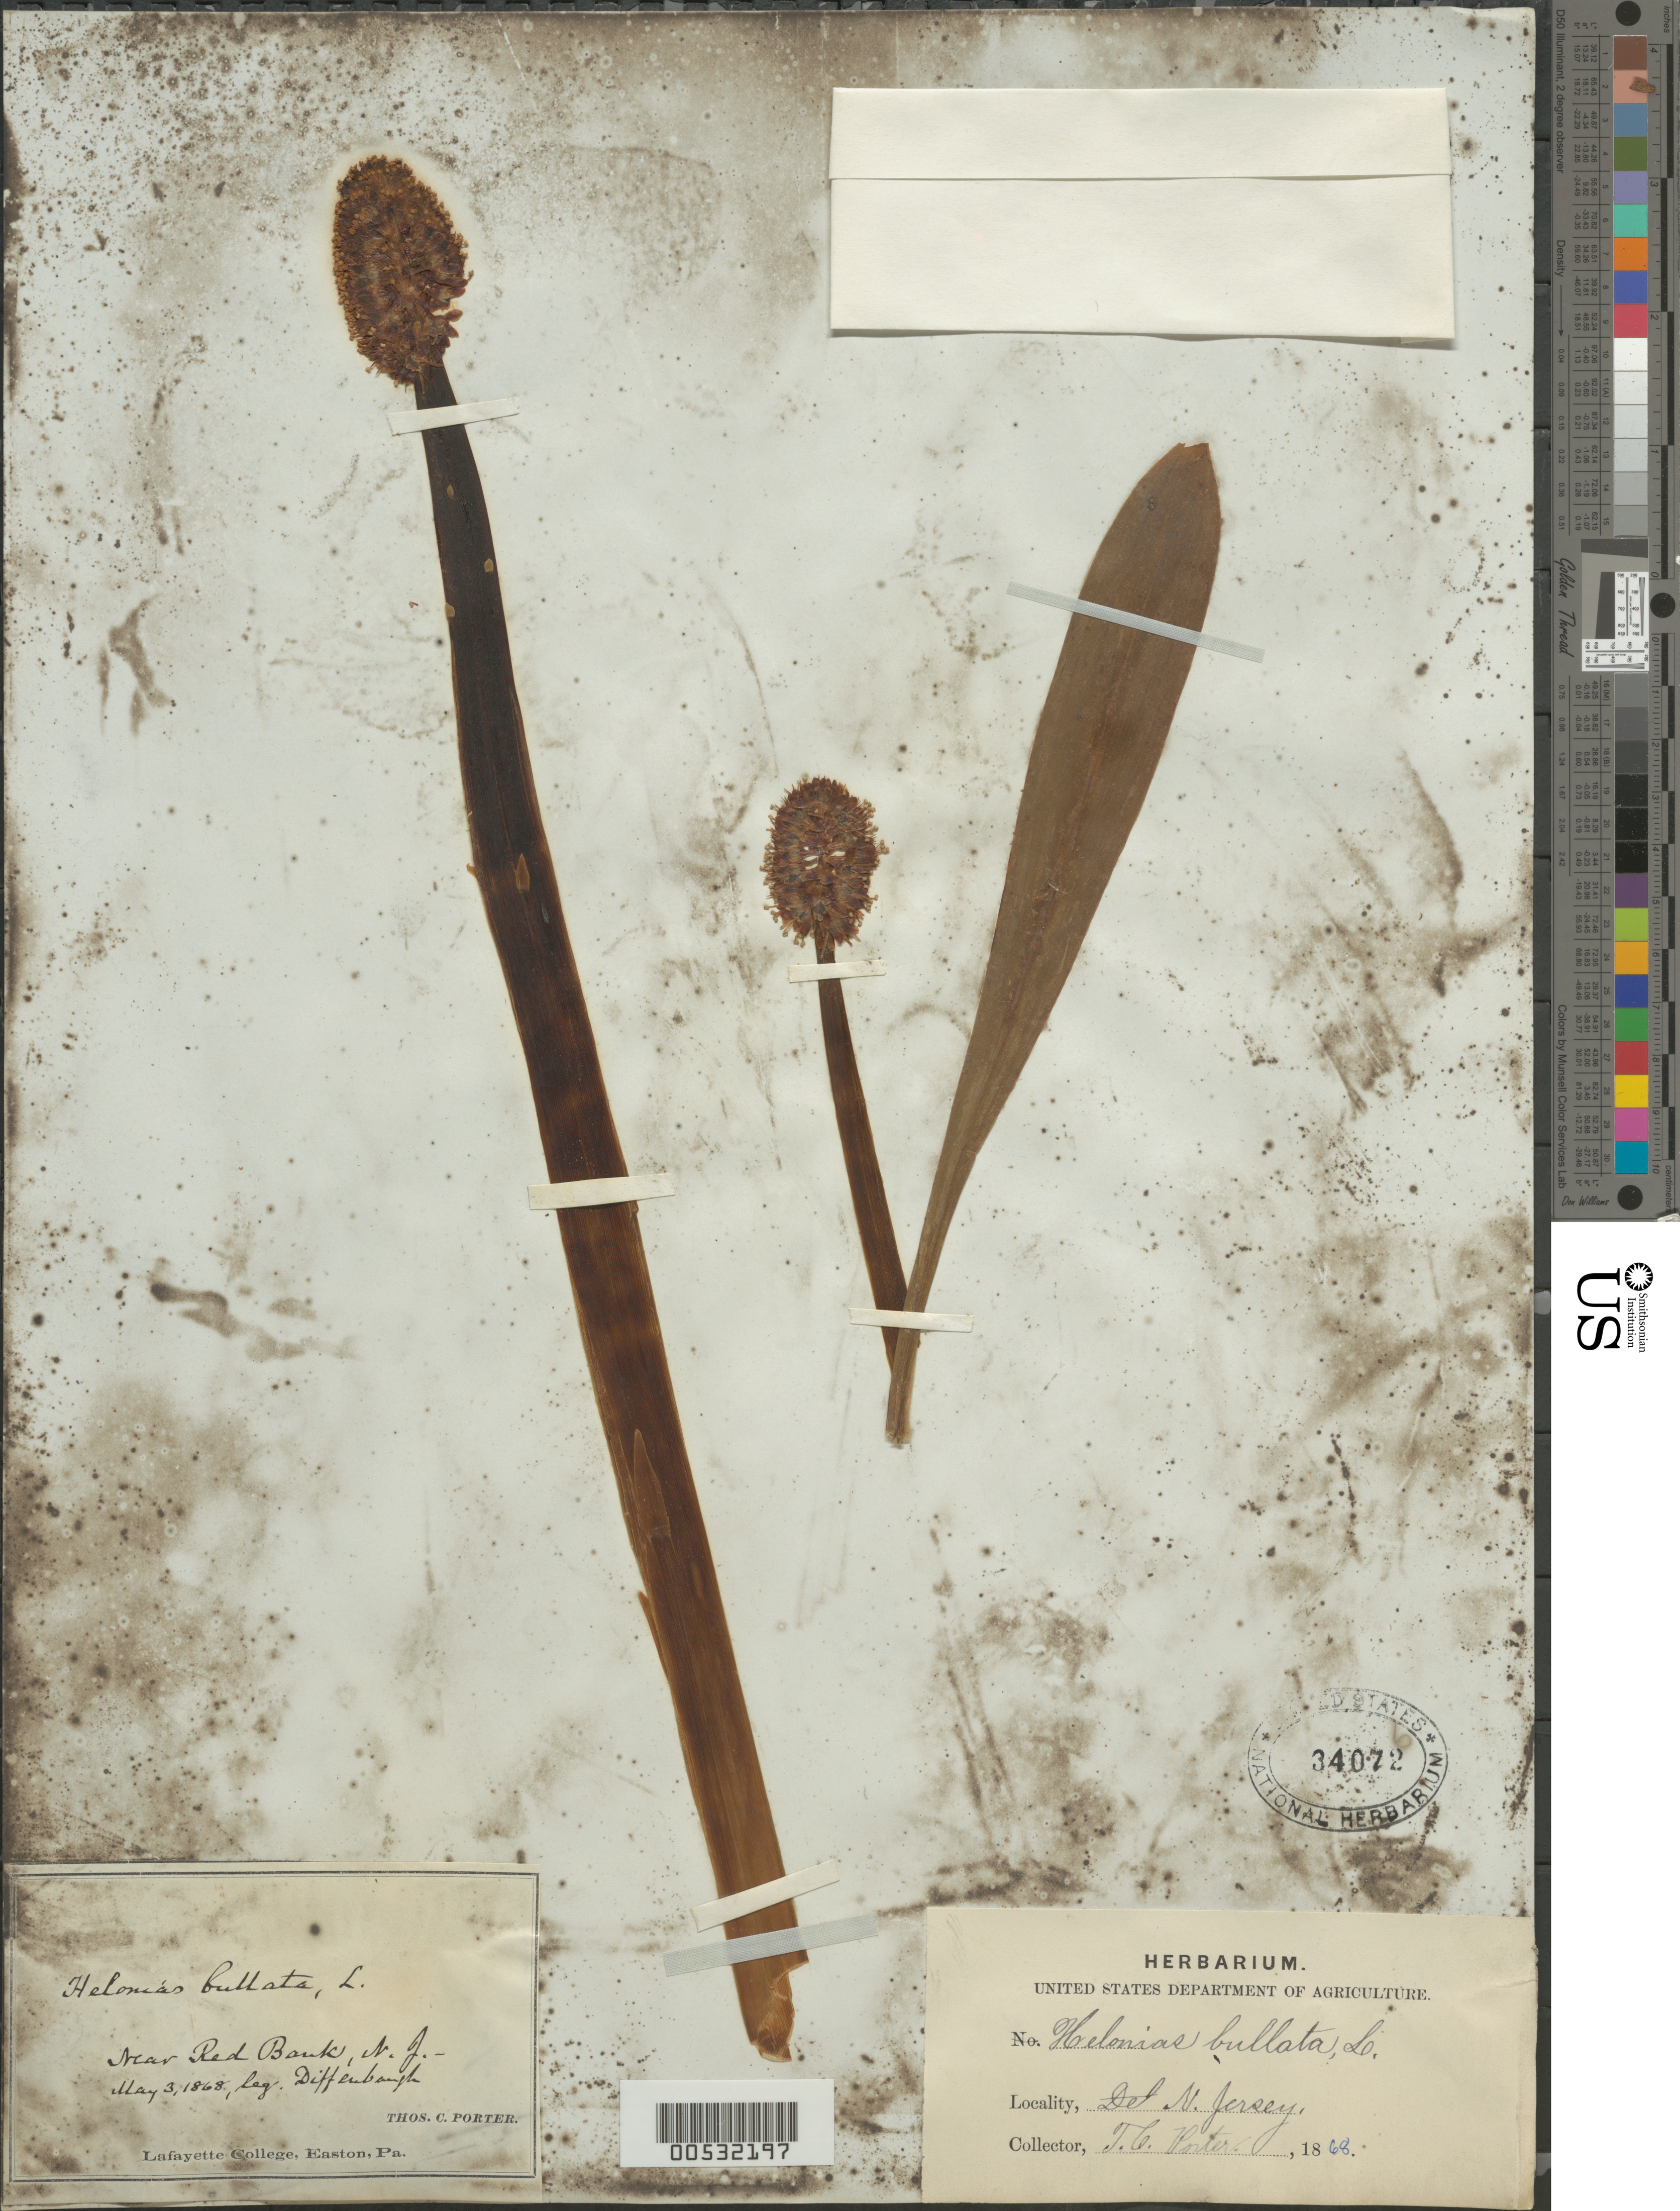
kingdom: Plantae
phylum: Tracheophyta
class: Liliopsida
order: Liliales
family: Melanthiaceae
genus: Helonias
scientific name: Helonias bullata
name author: L.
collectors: T. C. Porter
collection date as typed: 03 Mat 1868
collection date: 1868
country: United States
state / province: New Jersey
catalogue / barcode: US 34072